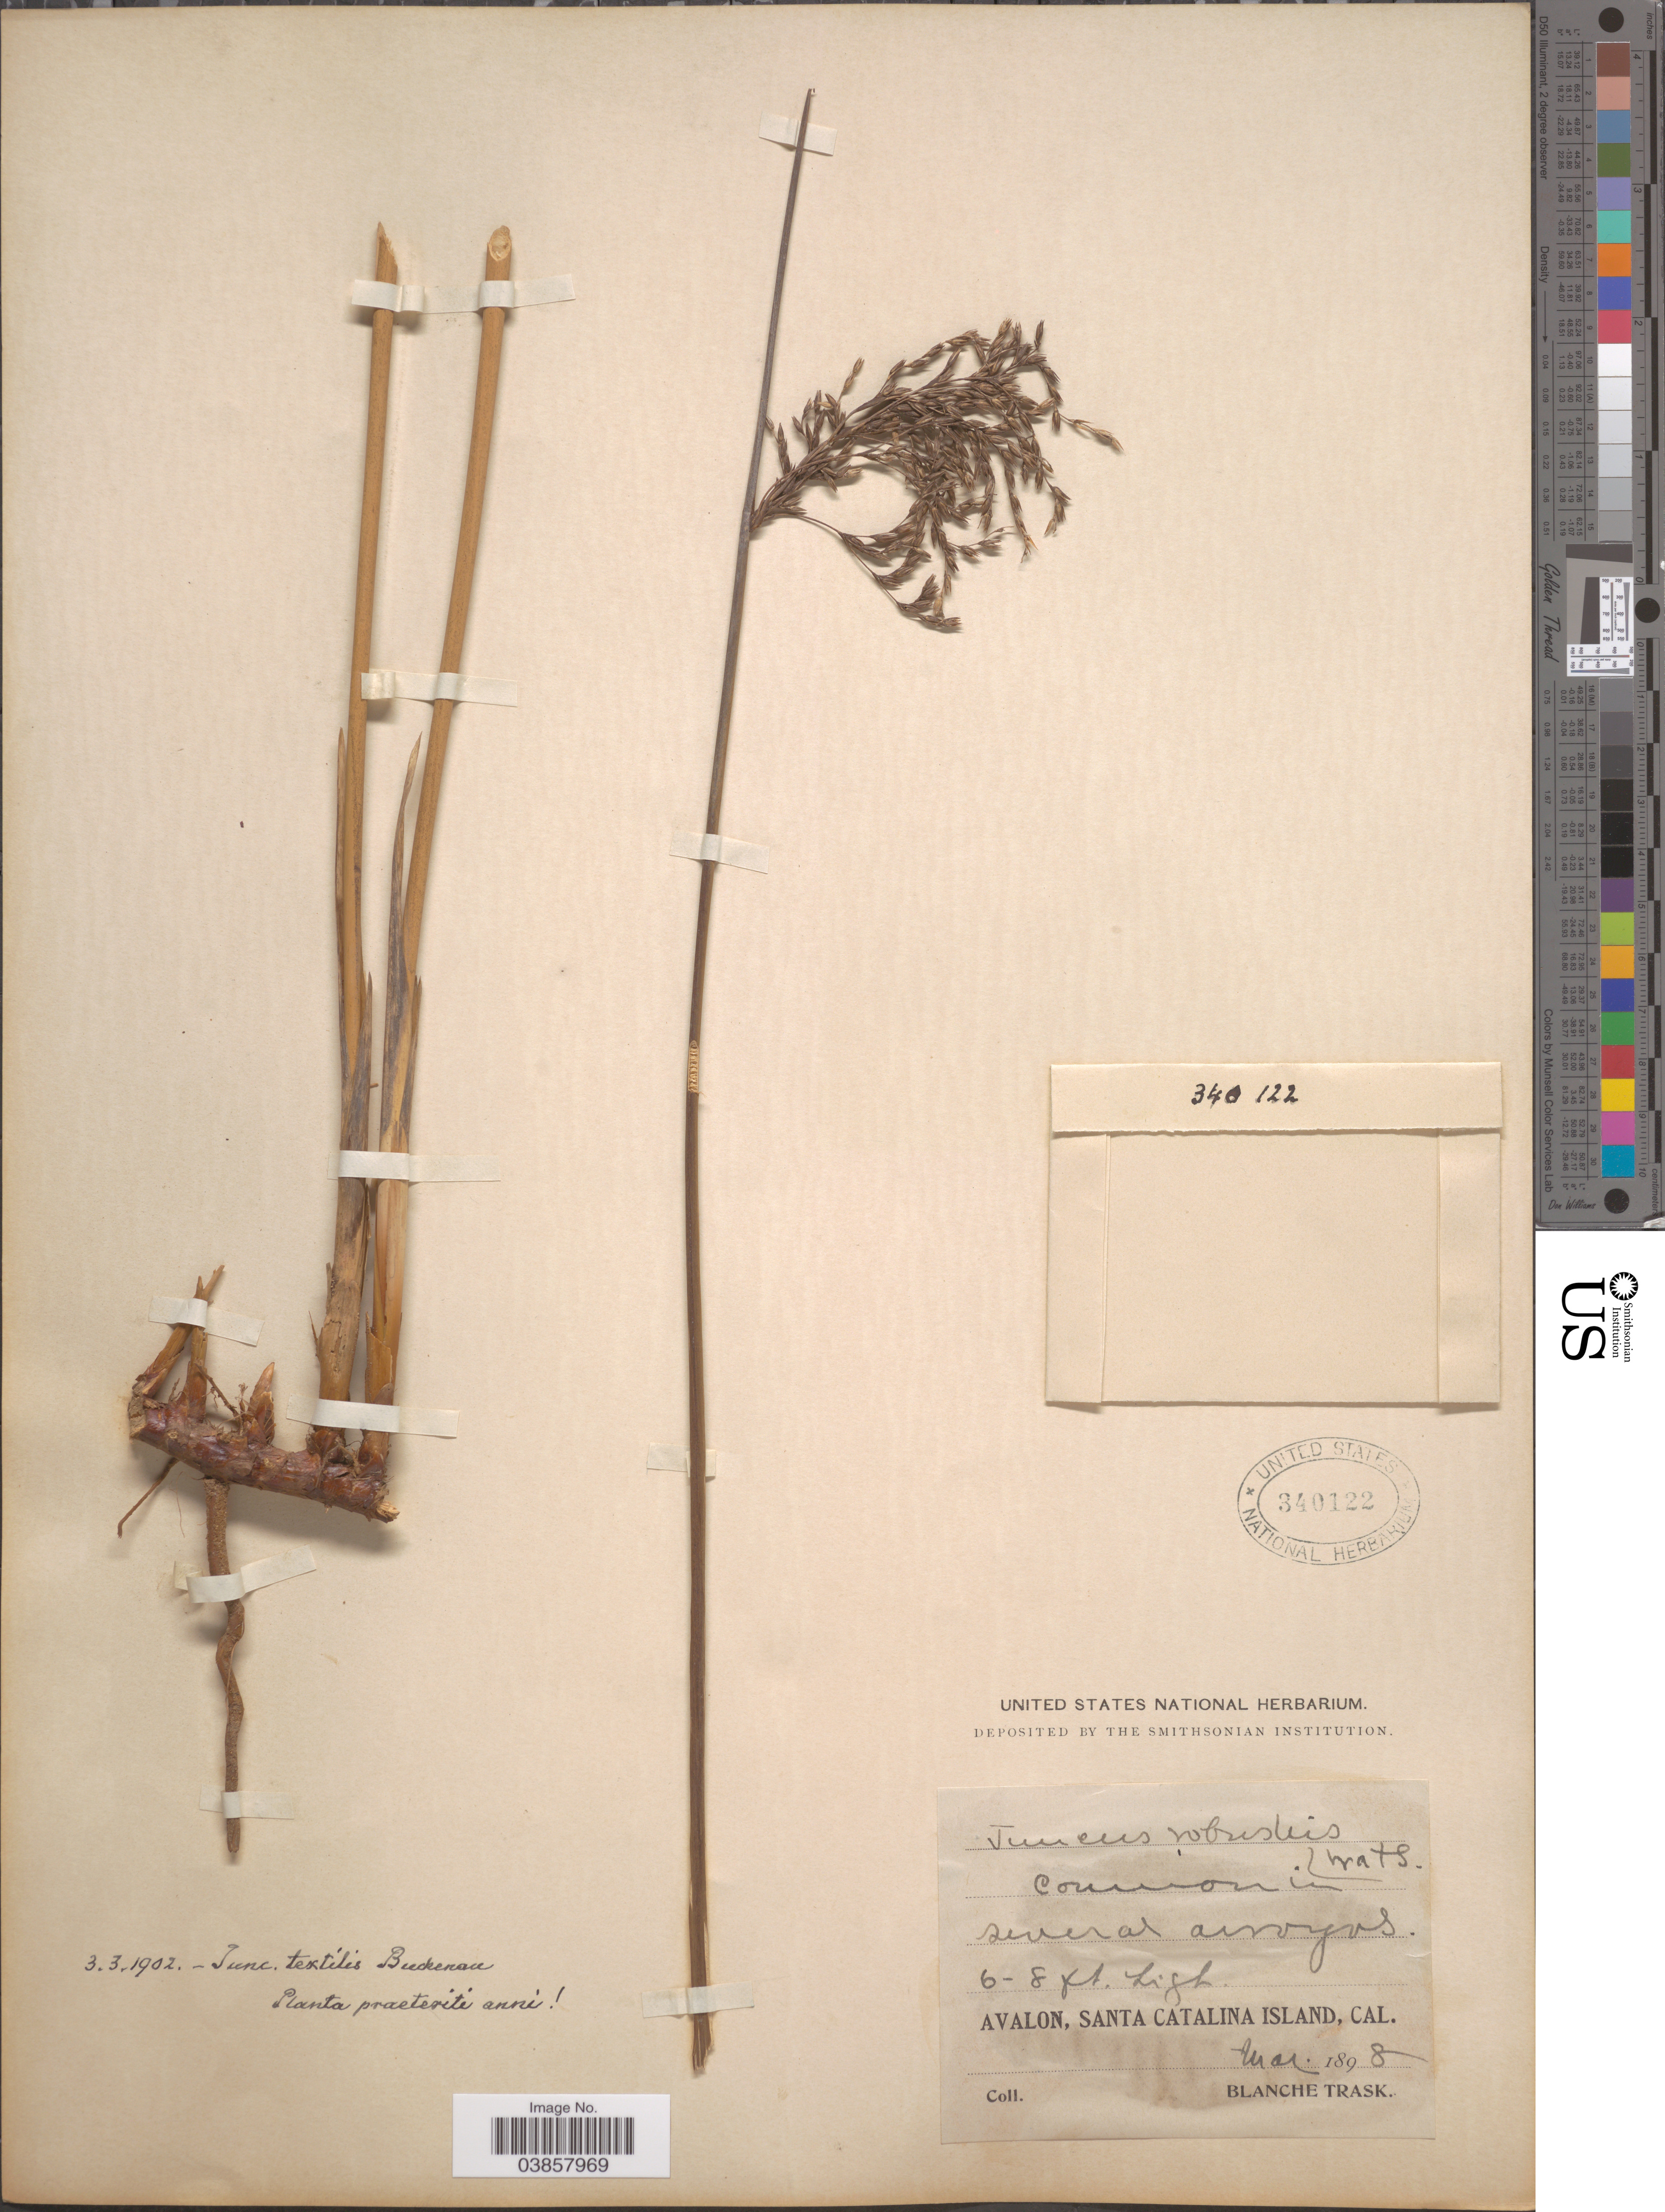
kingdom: Plantae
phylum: Tracheophyta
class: Liliopsida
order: Poales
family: Juncaceae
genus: Juncus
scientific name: Juncus textilis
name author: Buchenau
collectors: B. Trask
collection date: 1898-05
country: United States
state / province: California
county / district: Los Angeles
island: Santa Catalina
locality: Avalon, Santa Catalina Island.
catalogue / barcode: US 340122